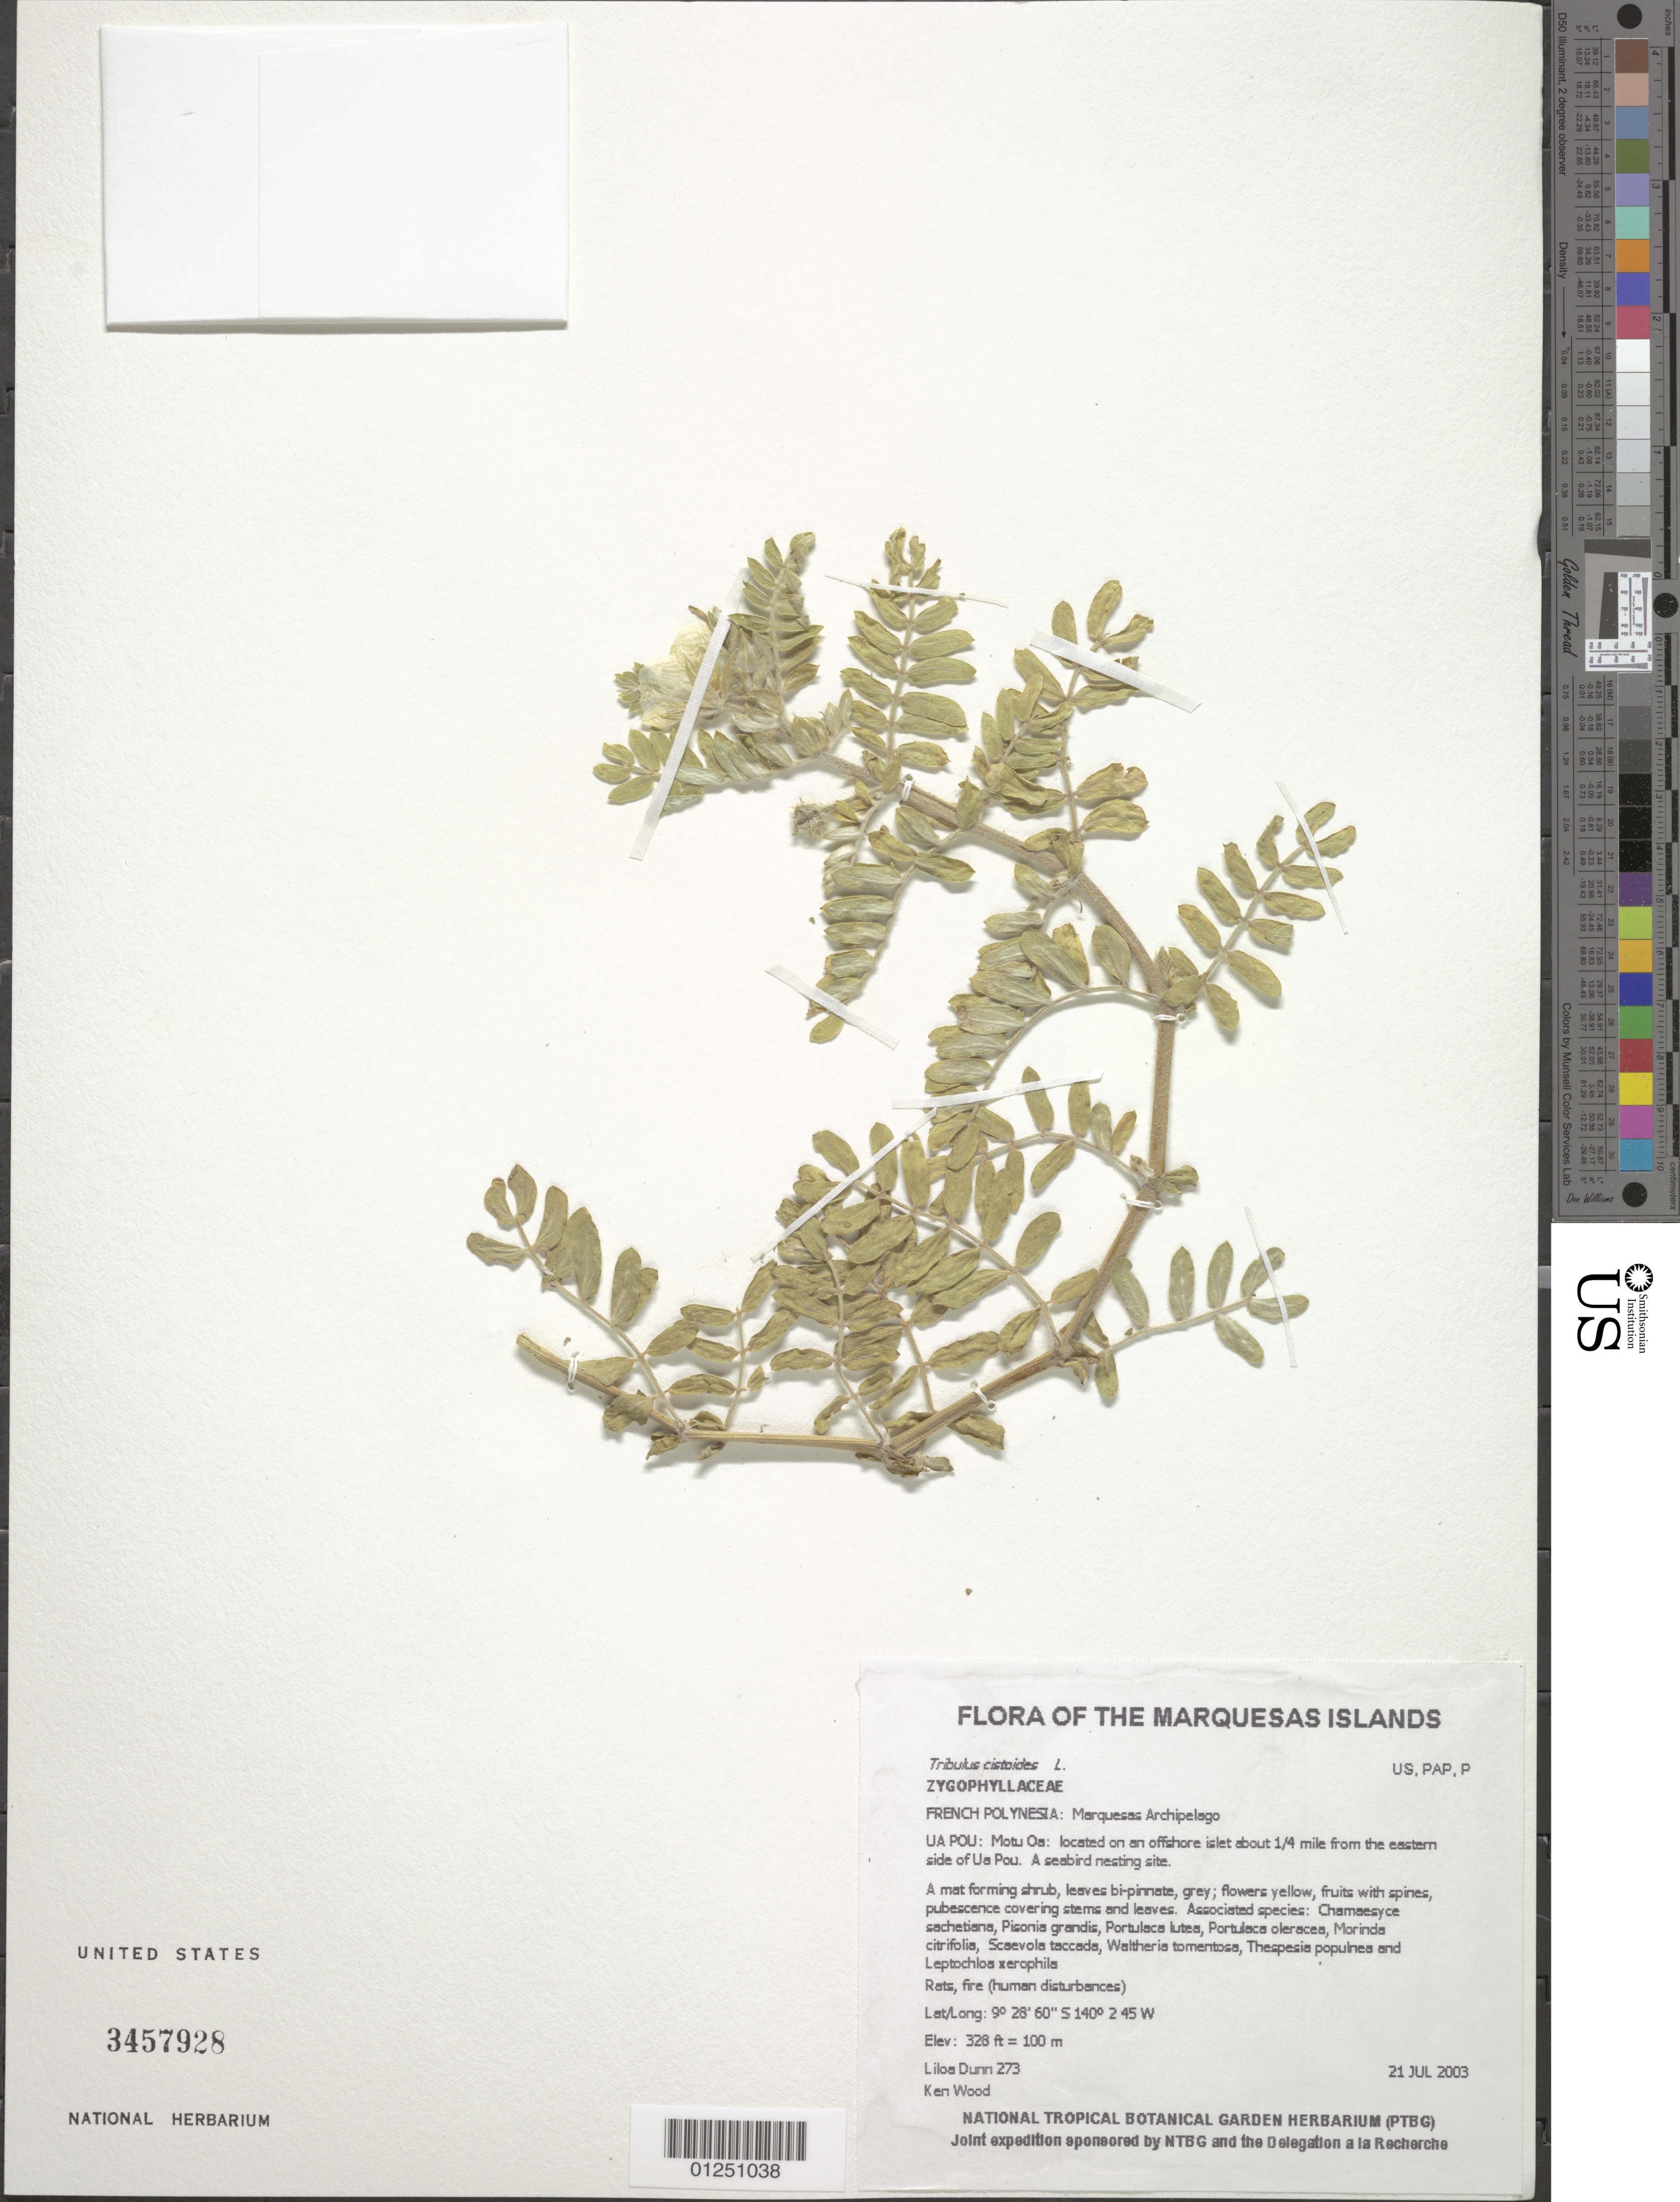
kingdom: Plantae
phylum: Tracheophyta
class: Magnoliopsida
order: Zygophyllales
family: Zygophyllaceae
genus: Tribulus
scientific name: Tribulus cistoides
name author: L.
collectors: L. Dunn & K. R. Wood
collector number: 273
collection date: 2003-07-21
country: French Polynesia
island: Ua Pou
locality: Motu Oa: located on an offshore islet about 1/4 mile from the eastern side of Ua Pou. A seabird nesting site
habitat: Low-slope, gentle slope, open, dry to mesic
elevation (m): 100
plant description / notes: Rats, fire (human disturbances)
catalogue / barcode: US 3457928